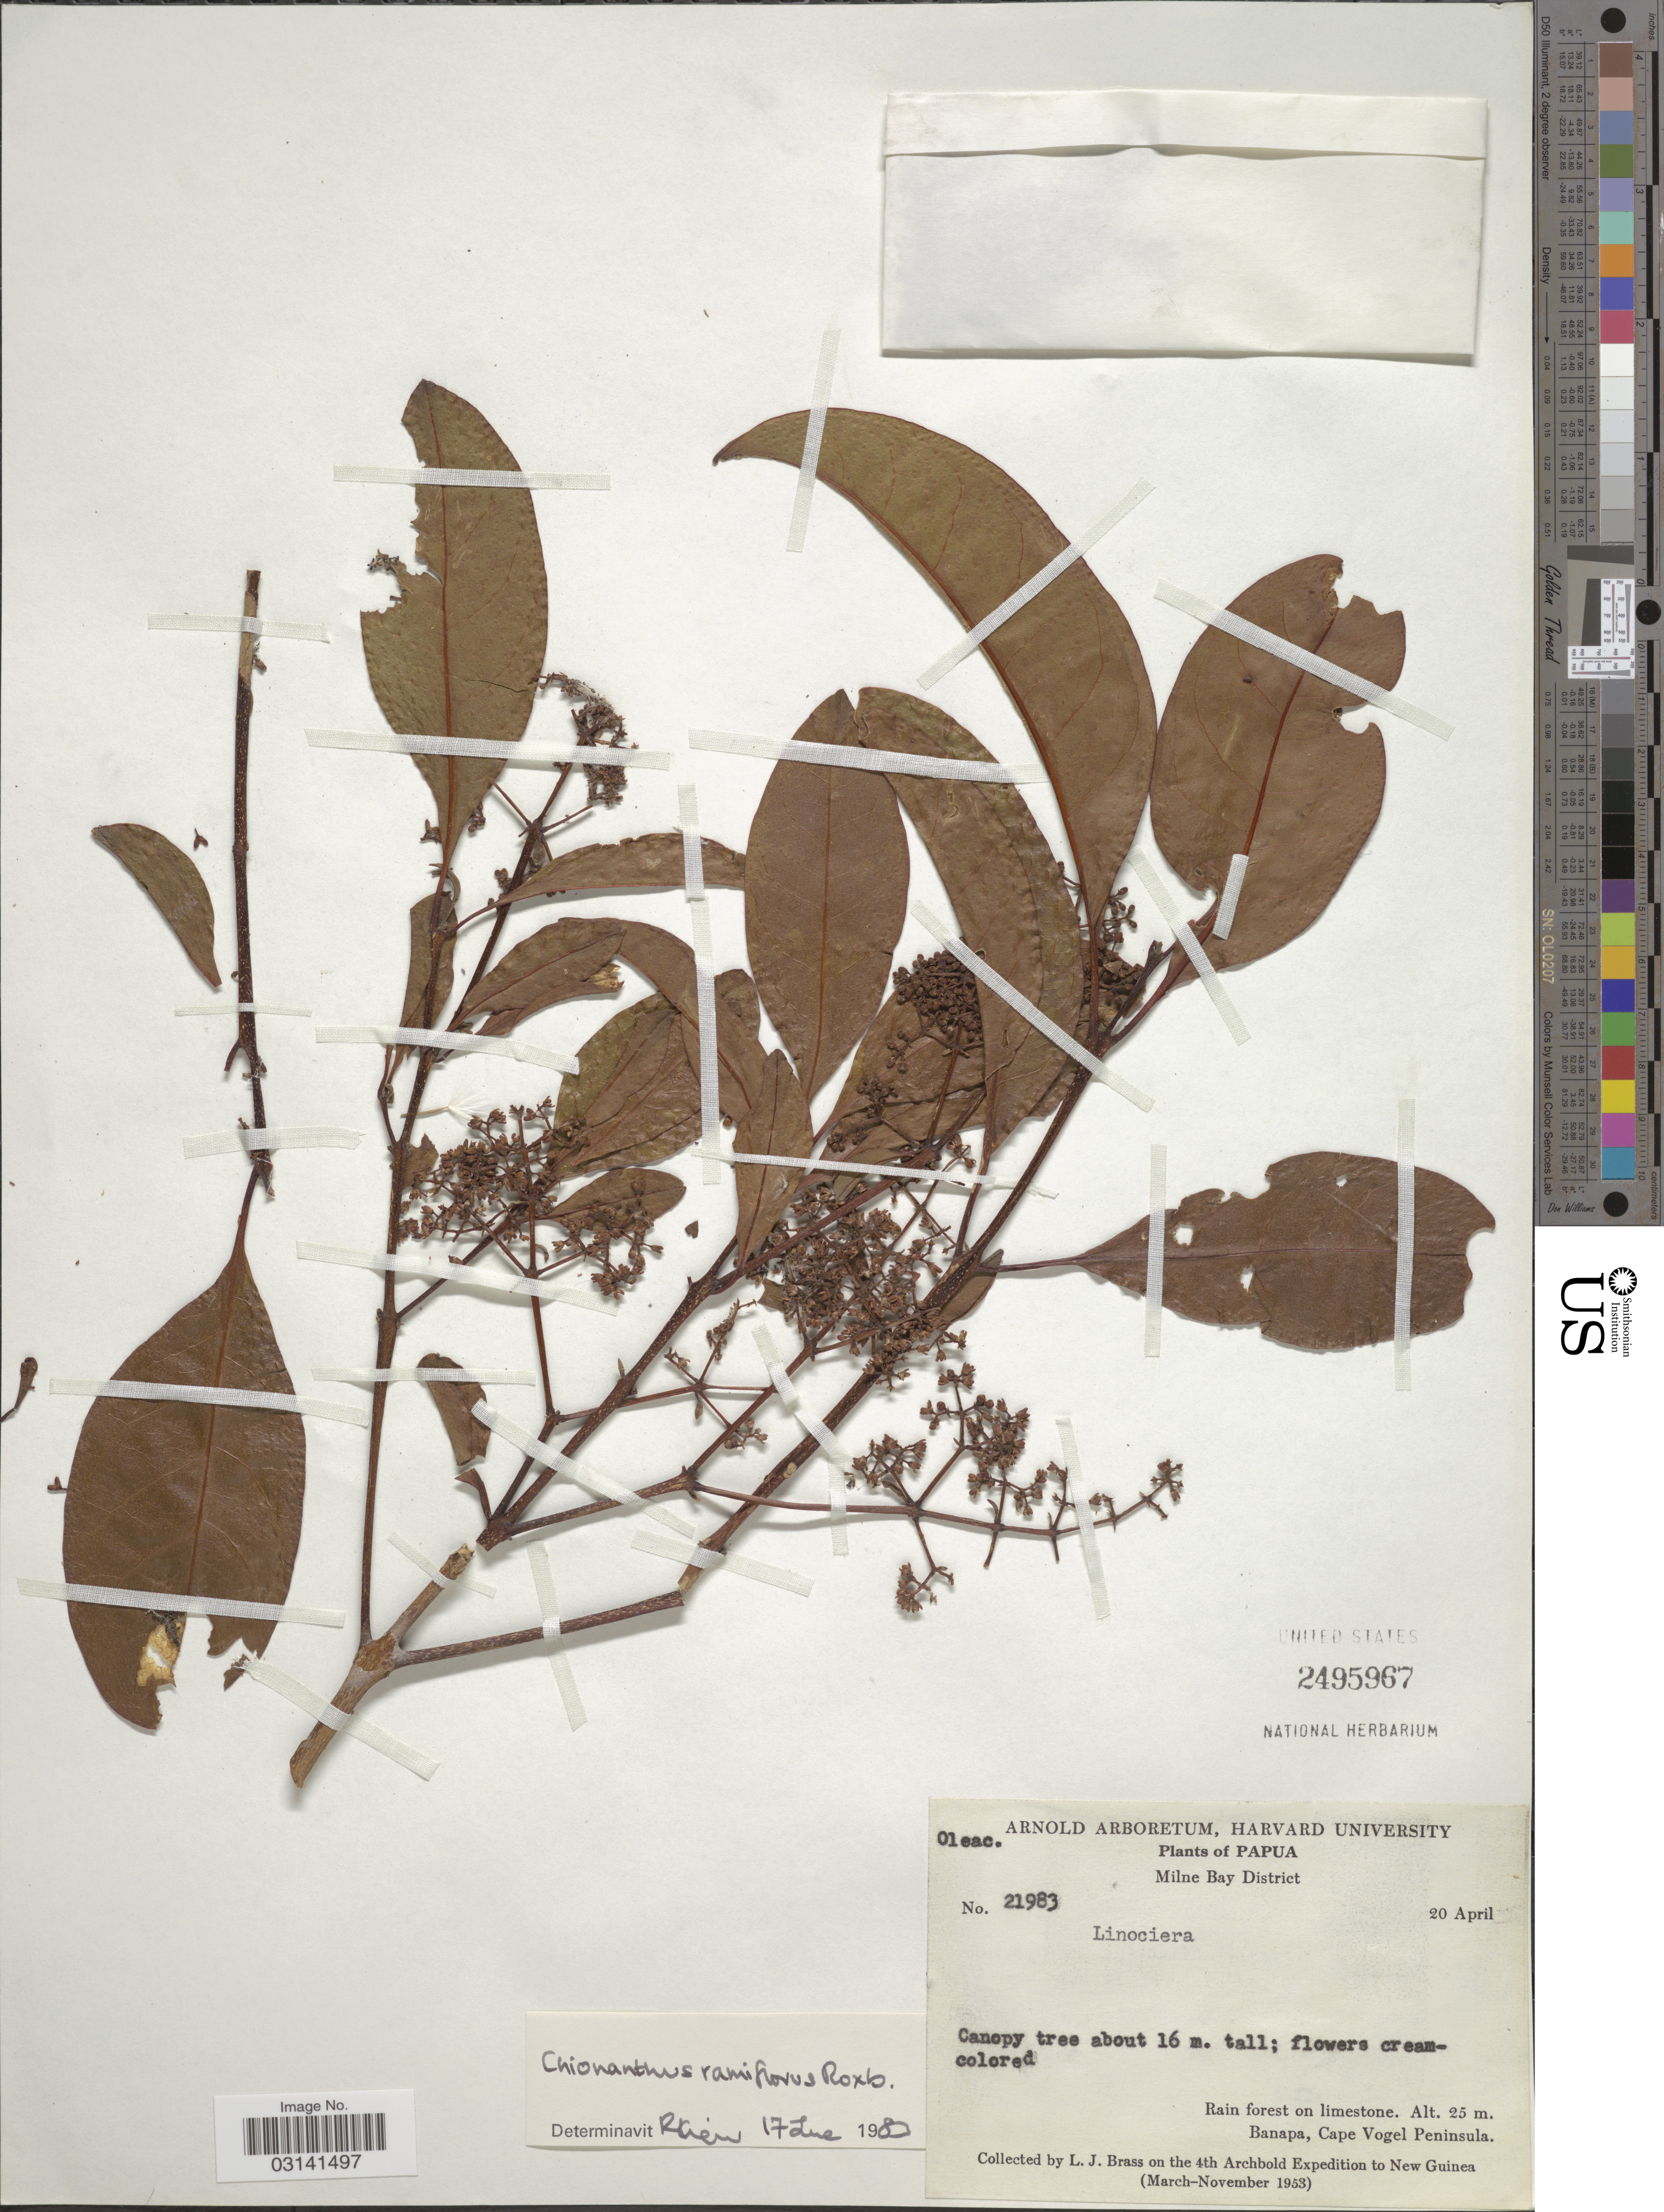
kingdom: Plantae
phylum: Tracheophyta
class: Magnoliopsida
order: Lamiales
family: Oleaceae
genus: Chionanthus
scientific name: Chionanthus ramiflorus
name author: Roxb.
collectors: L. J. Brass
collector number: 21983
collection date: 1953-04-20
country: Papua New Guinea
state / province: Milne Bay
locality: Papua. Milne Bay District. Banapa, Cape Vogel Peninsula.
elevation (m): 25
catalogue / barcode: US 2495967